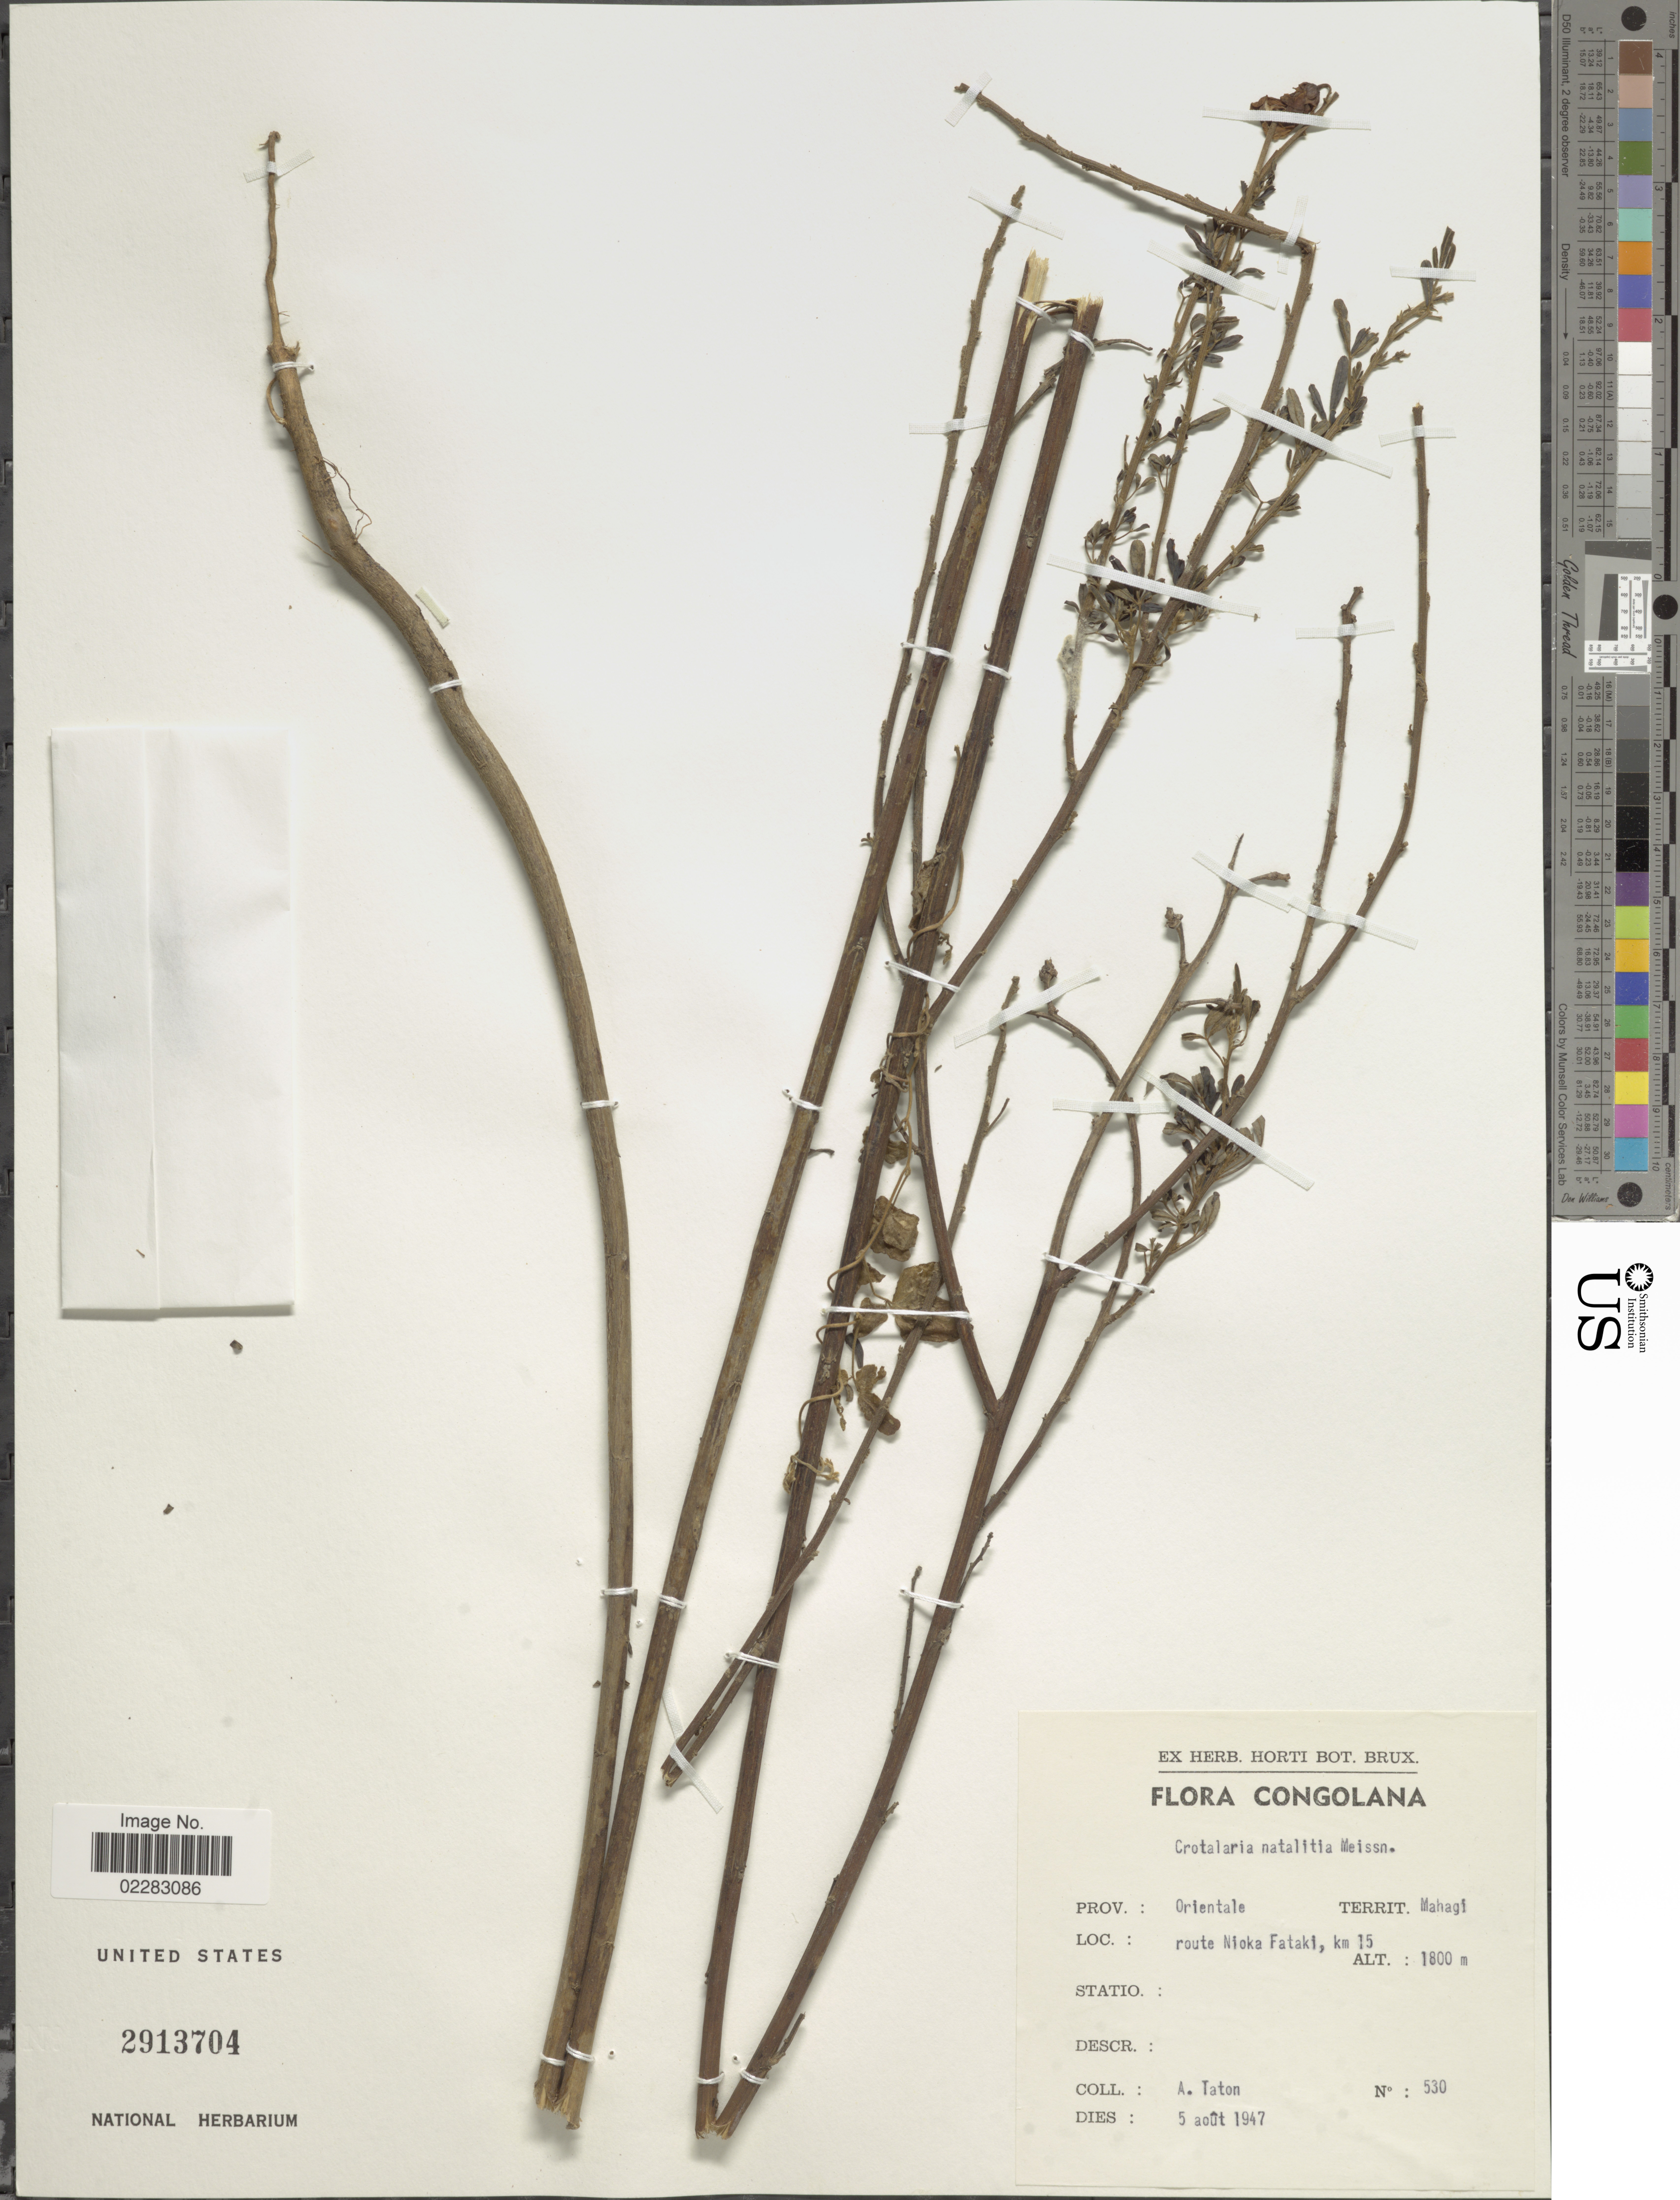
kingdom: Plantae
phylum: Tracheophyta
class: Magnoliopsida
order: Fabales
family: Fabaceae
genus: Crotalaria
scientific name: Crotalaria natalitia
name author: Meisn.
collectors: A. Taton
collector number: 530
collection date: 1947-08-05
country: Congo, Democratic Republic of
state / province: Ituri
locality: Congolana, Territ. Mahagi, route Nioka fataki, km 15.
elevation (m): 1800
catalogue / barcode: US 2913704